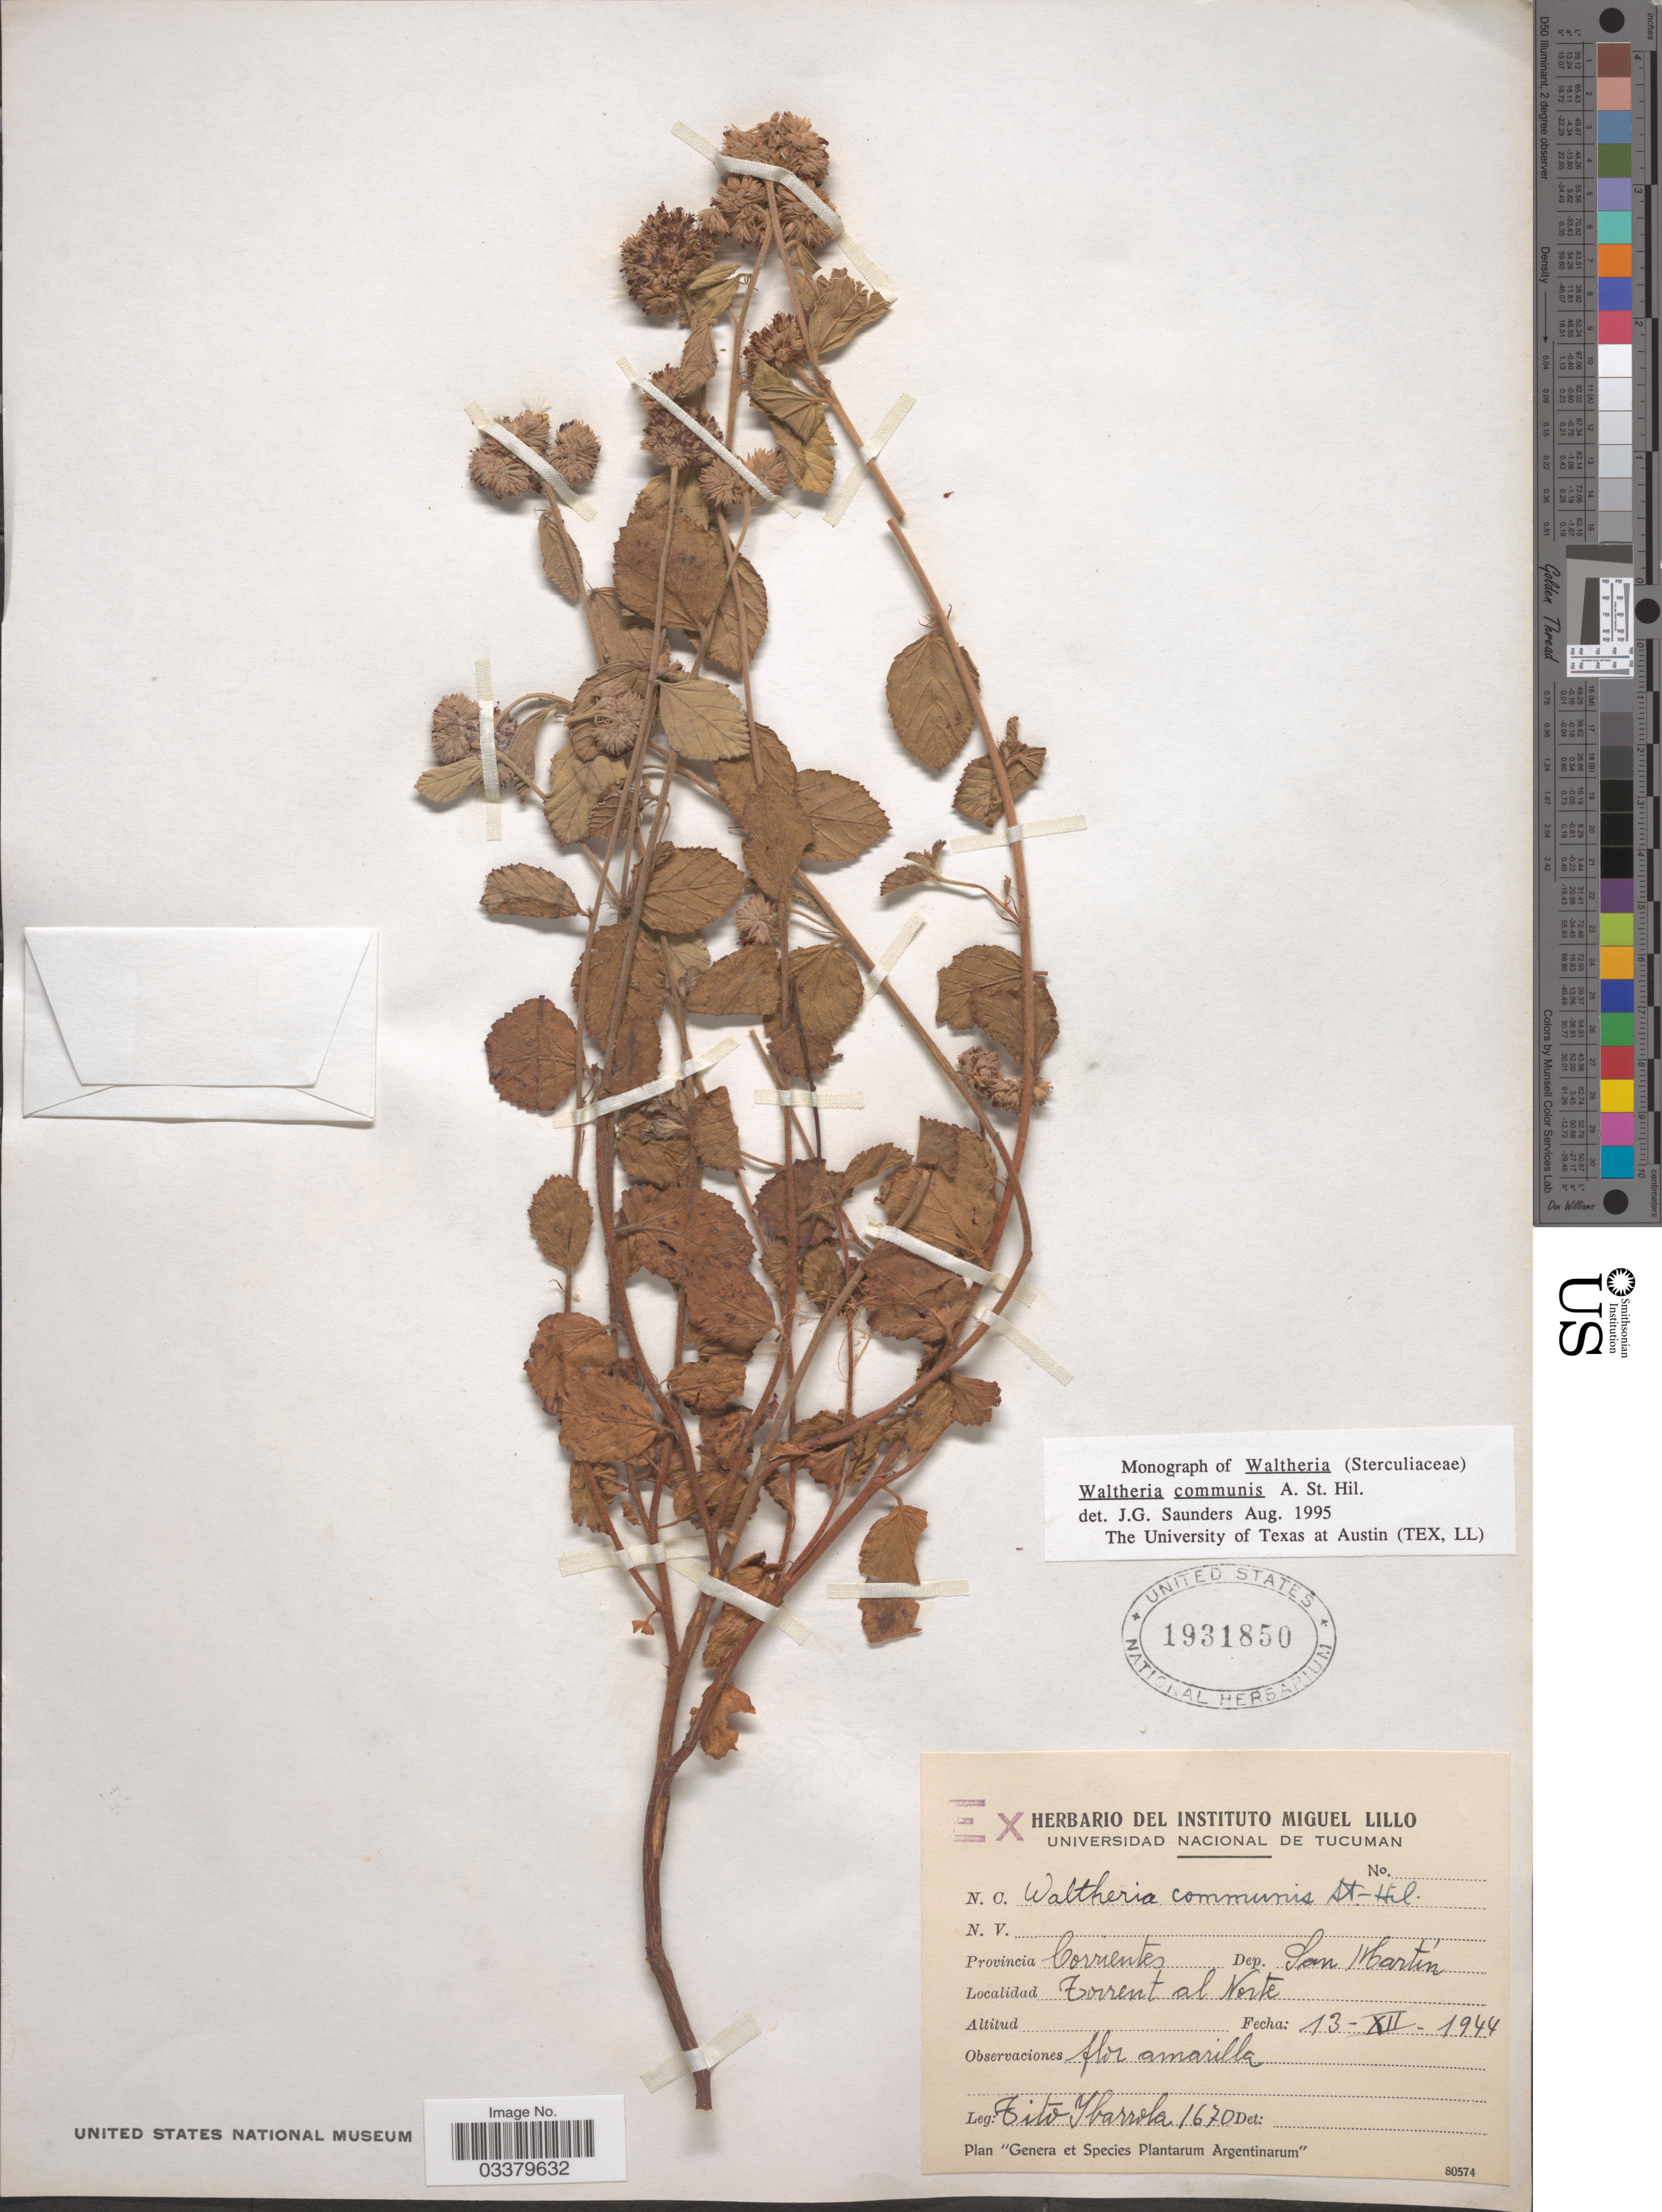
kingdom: Plantae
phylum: Tracheophyta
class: Magnoliopsida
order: Malvales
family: Malvaceae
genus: Waltheria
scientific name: Waltheria communis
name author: A. St.-Hil.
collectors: T. Ibarrola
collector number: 1670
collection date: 1944-12-13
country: Argentina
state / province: Corrientes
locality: Dep. San Martín. Torrent al Norte.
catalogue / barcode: US 1931850